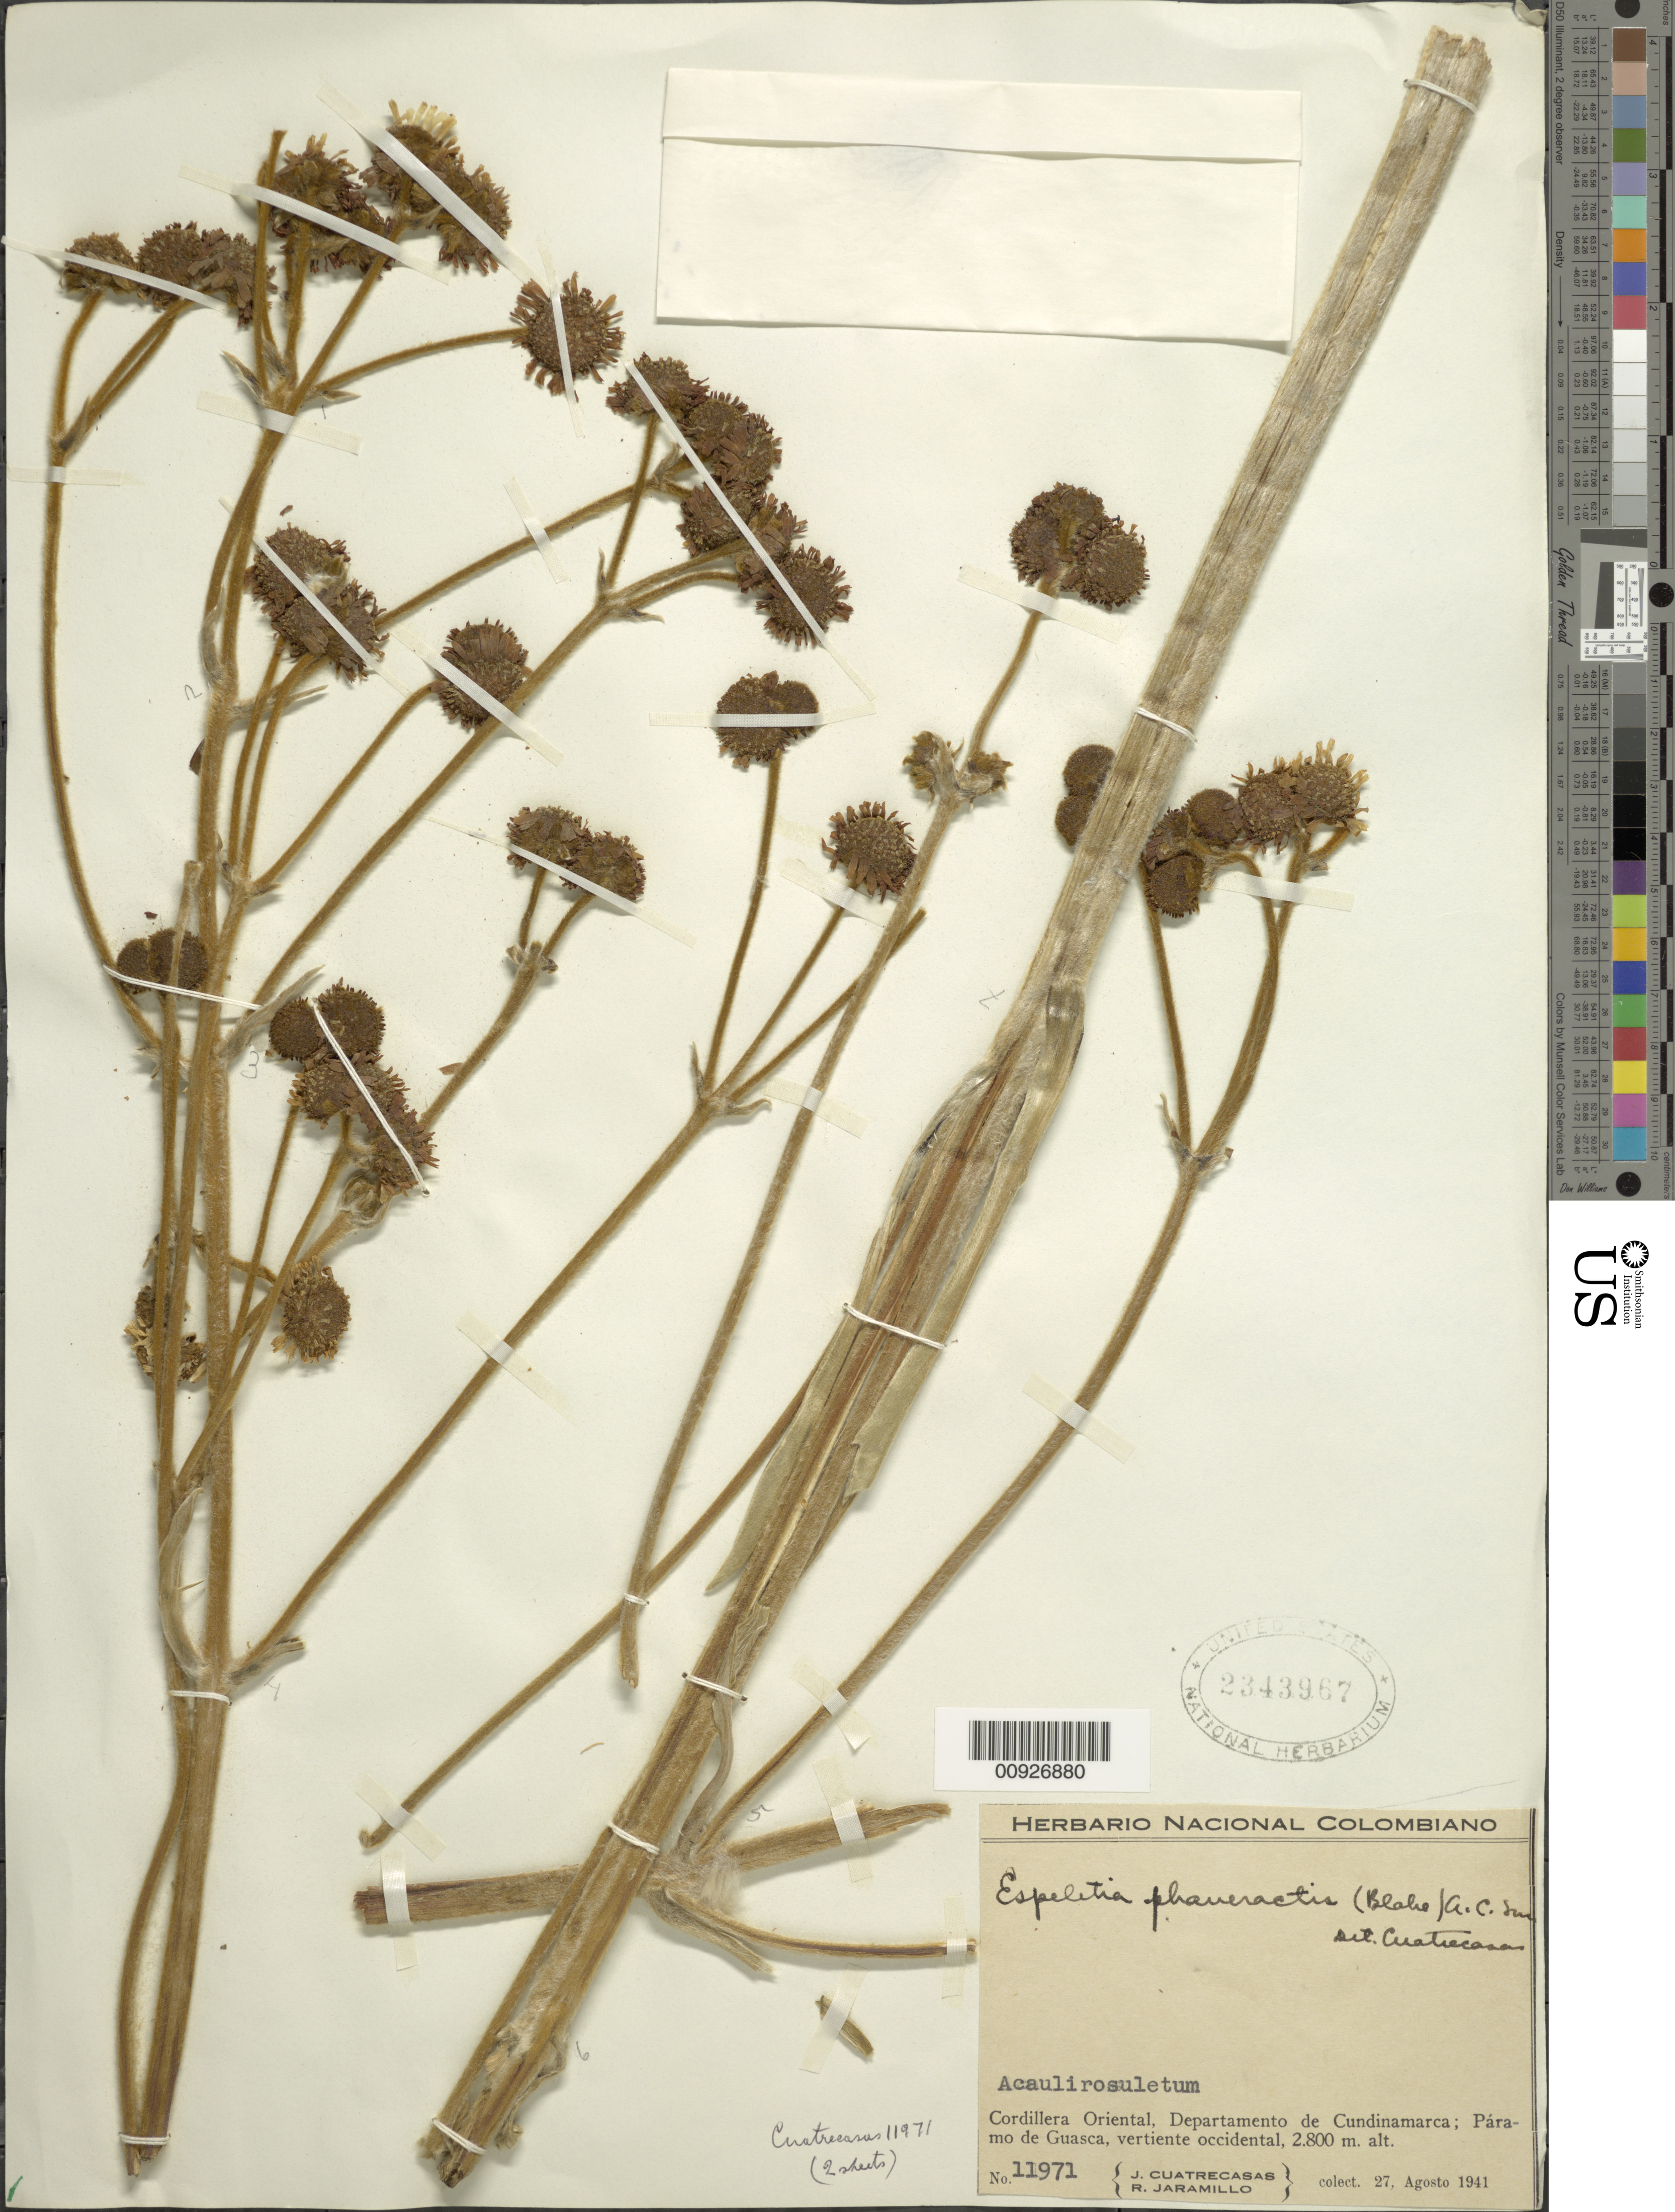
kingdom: Plantae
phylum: Tracheophyta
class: Magnoliopsida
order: Asterales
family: Asteraceae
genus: Espeletia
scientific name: Espeletia argentea f. phaneractis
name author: (S.F. Blake) Cuatrec.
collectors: J. Cuatrecasas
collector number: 11971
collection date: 1941-10-27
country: Colombia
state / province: Cundinamarca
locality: Páramo de Guasca. Cordillera Oriental, Páramo de Guasca, vertiente occidental.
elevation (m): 2800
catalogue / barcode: US 2343967